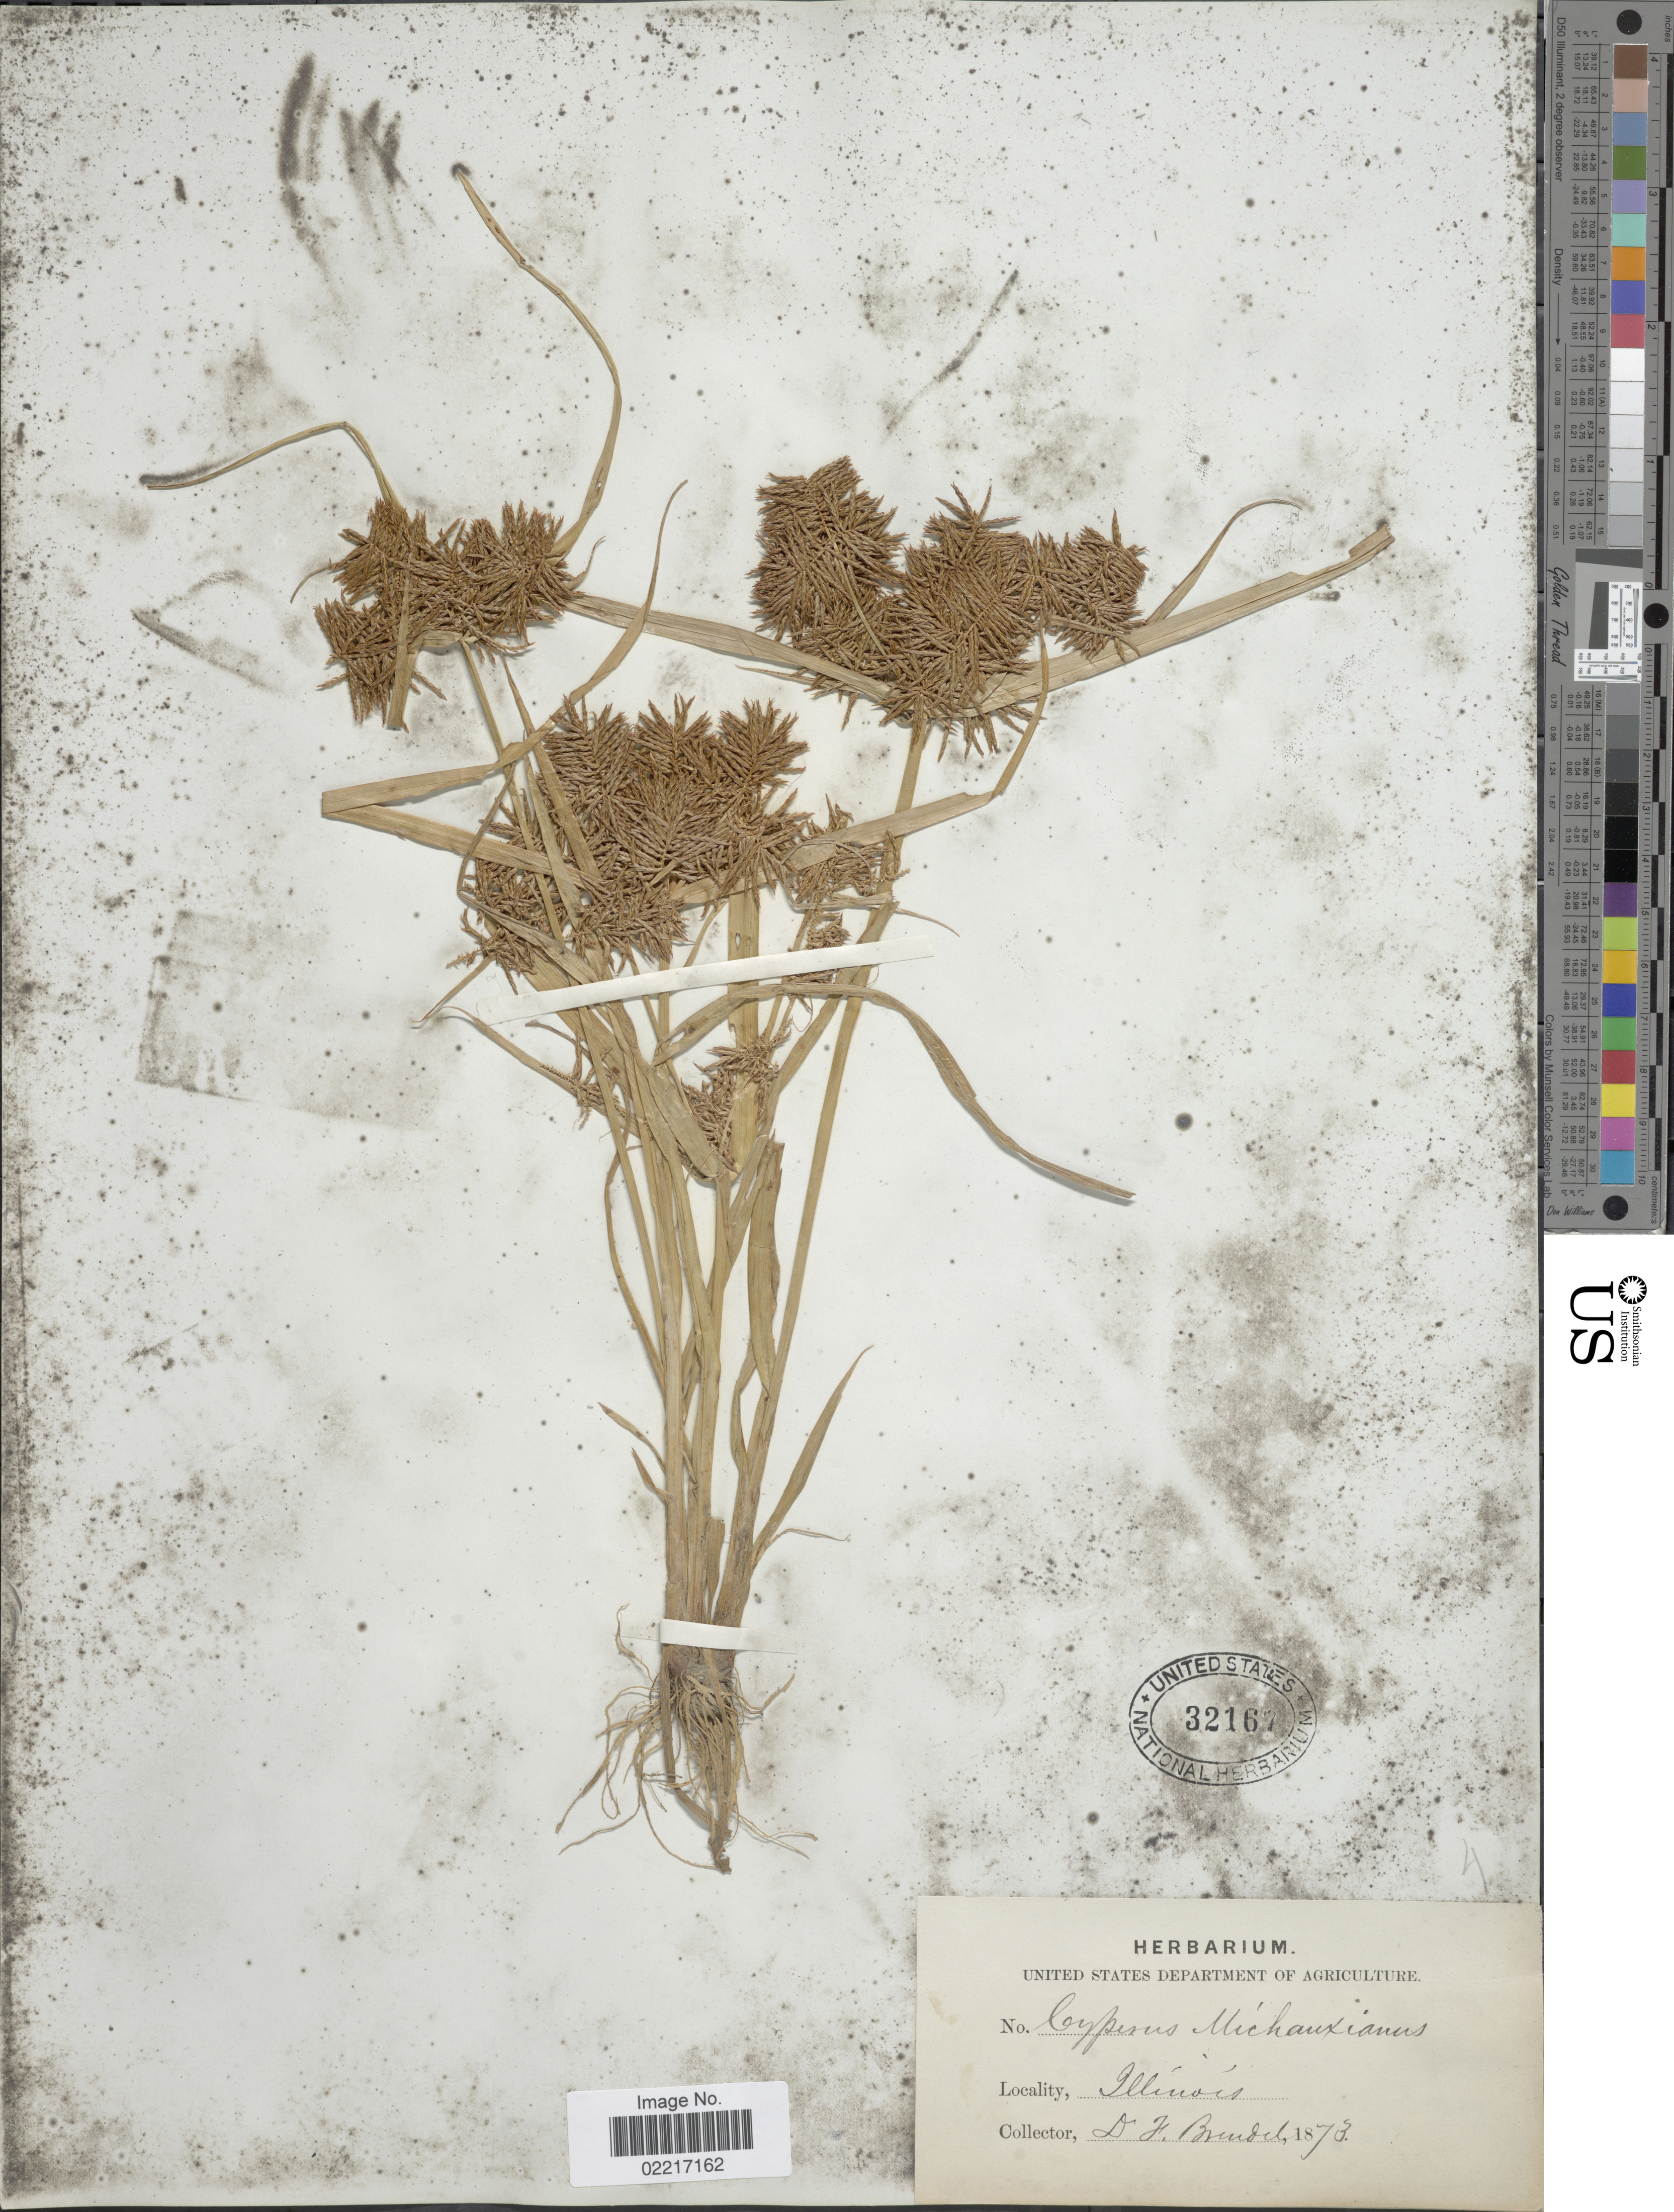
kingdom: Plantae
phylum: Tracheophyta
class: Liliopsida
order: Poales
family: Cyperaceae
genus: Cyperus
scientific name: Cyperus odoratus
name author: L.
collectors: F. Brendel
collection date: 1873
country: United States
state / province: Illinois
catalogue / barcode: US 32167